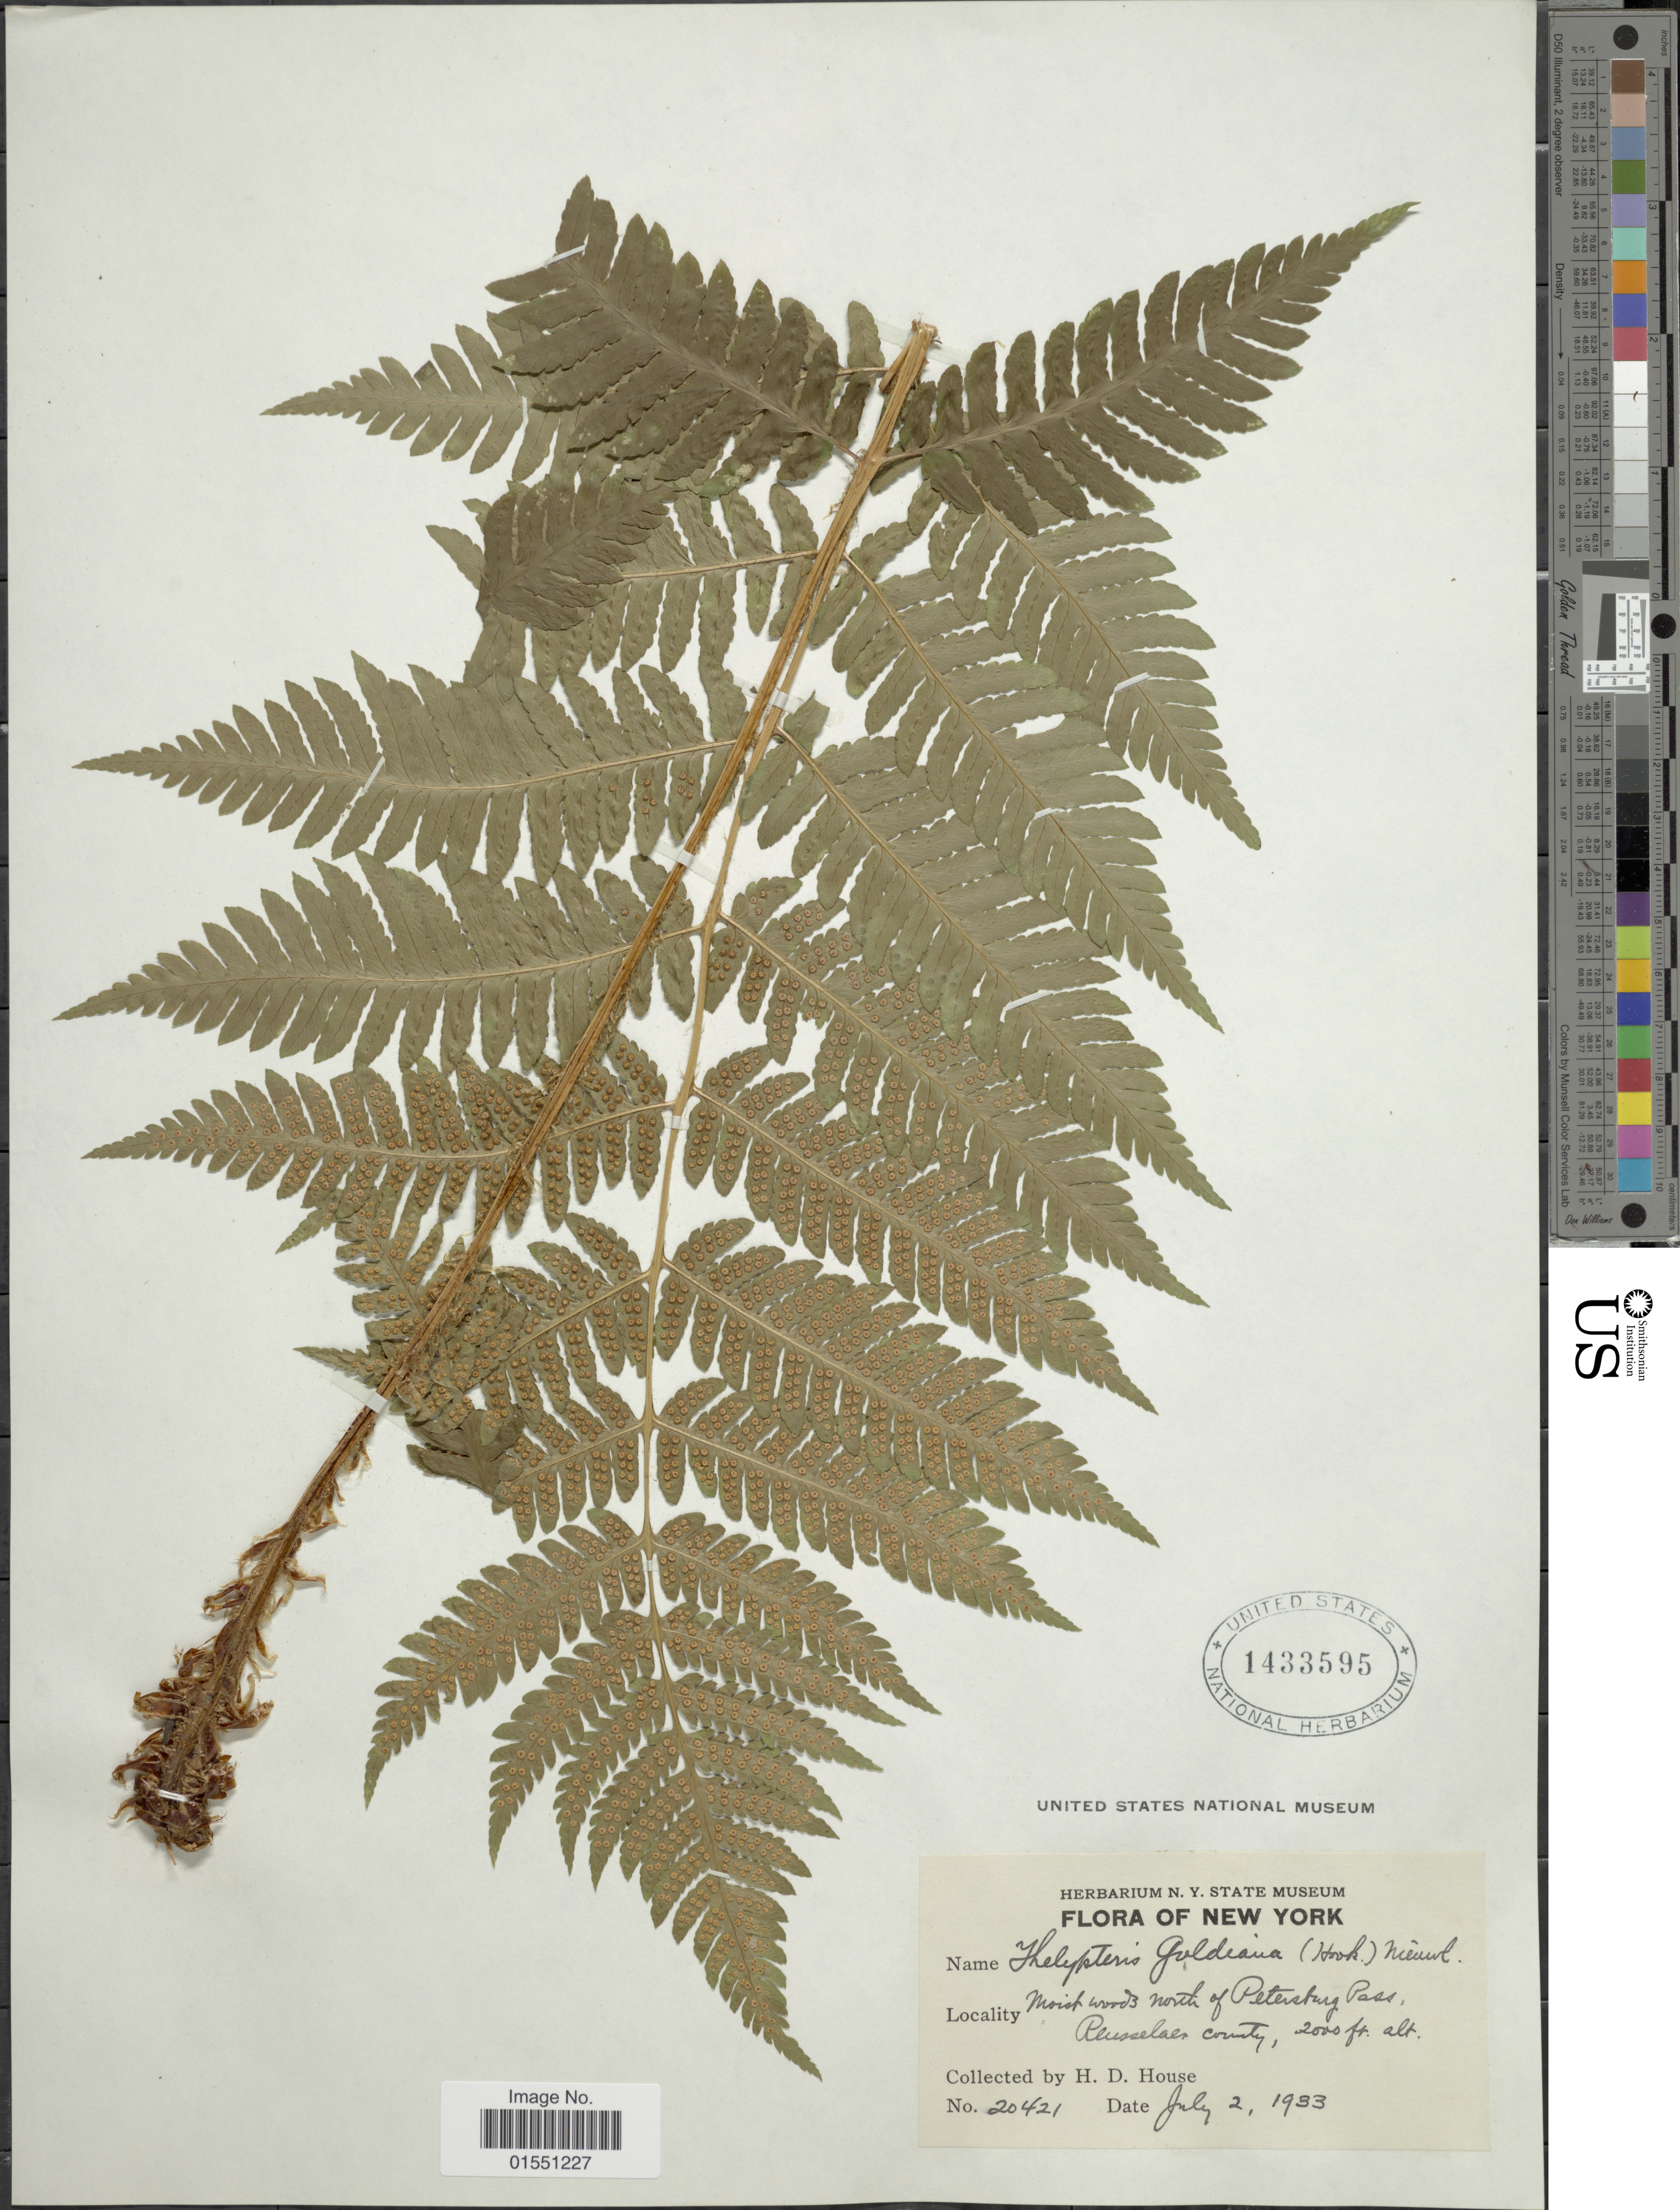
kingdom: Plantae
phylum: Tracheophyta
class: Polypodiopsida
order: Polypodiales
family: Dryopteridaceae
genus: Dryopteris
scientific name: Dryopteris goldiana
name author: (Hook. ex Goldie) A. Gray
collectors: H. D. House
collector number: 20421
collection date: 1933-07-02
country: United States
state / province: New York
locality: North of Petersburg pass, Rensselaer County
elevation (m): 610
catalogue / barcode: US 1433595